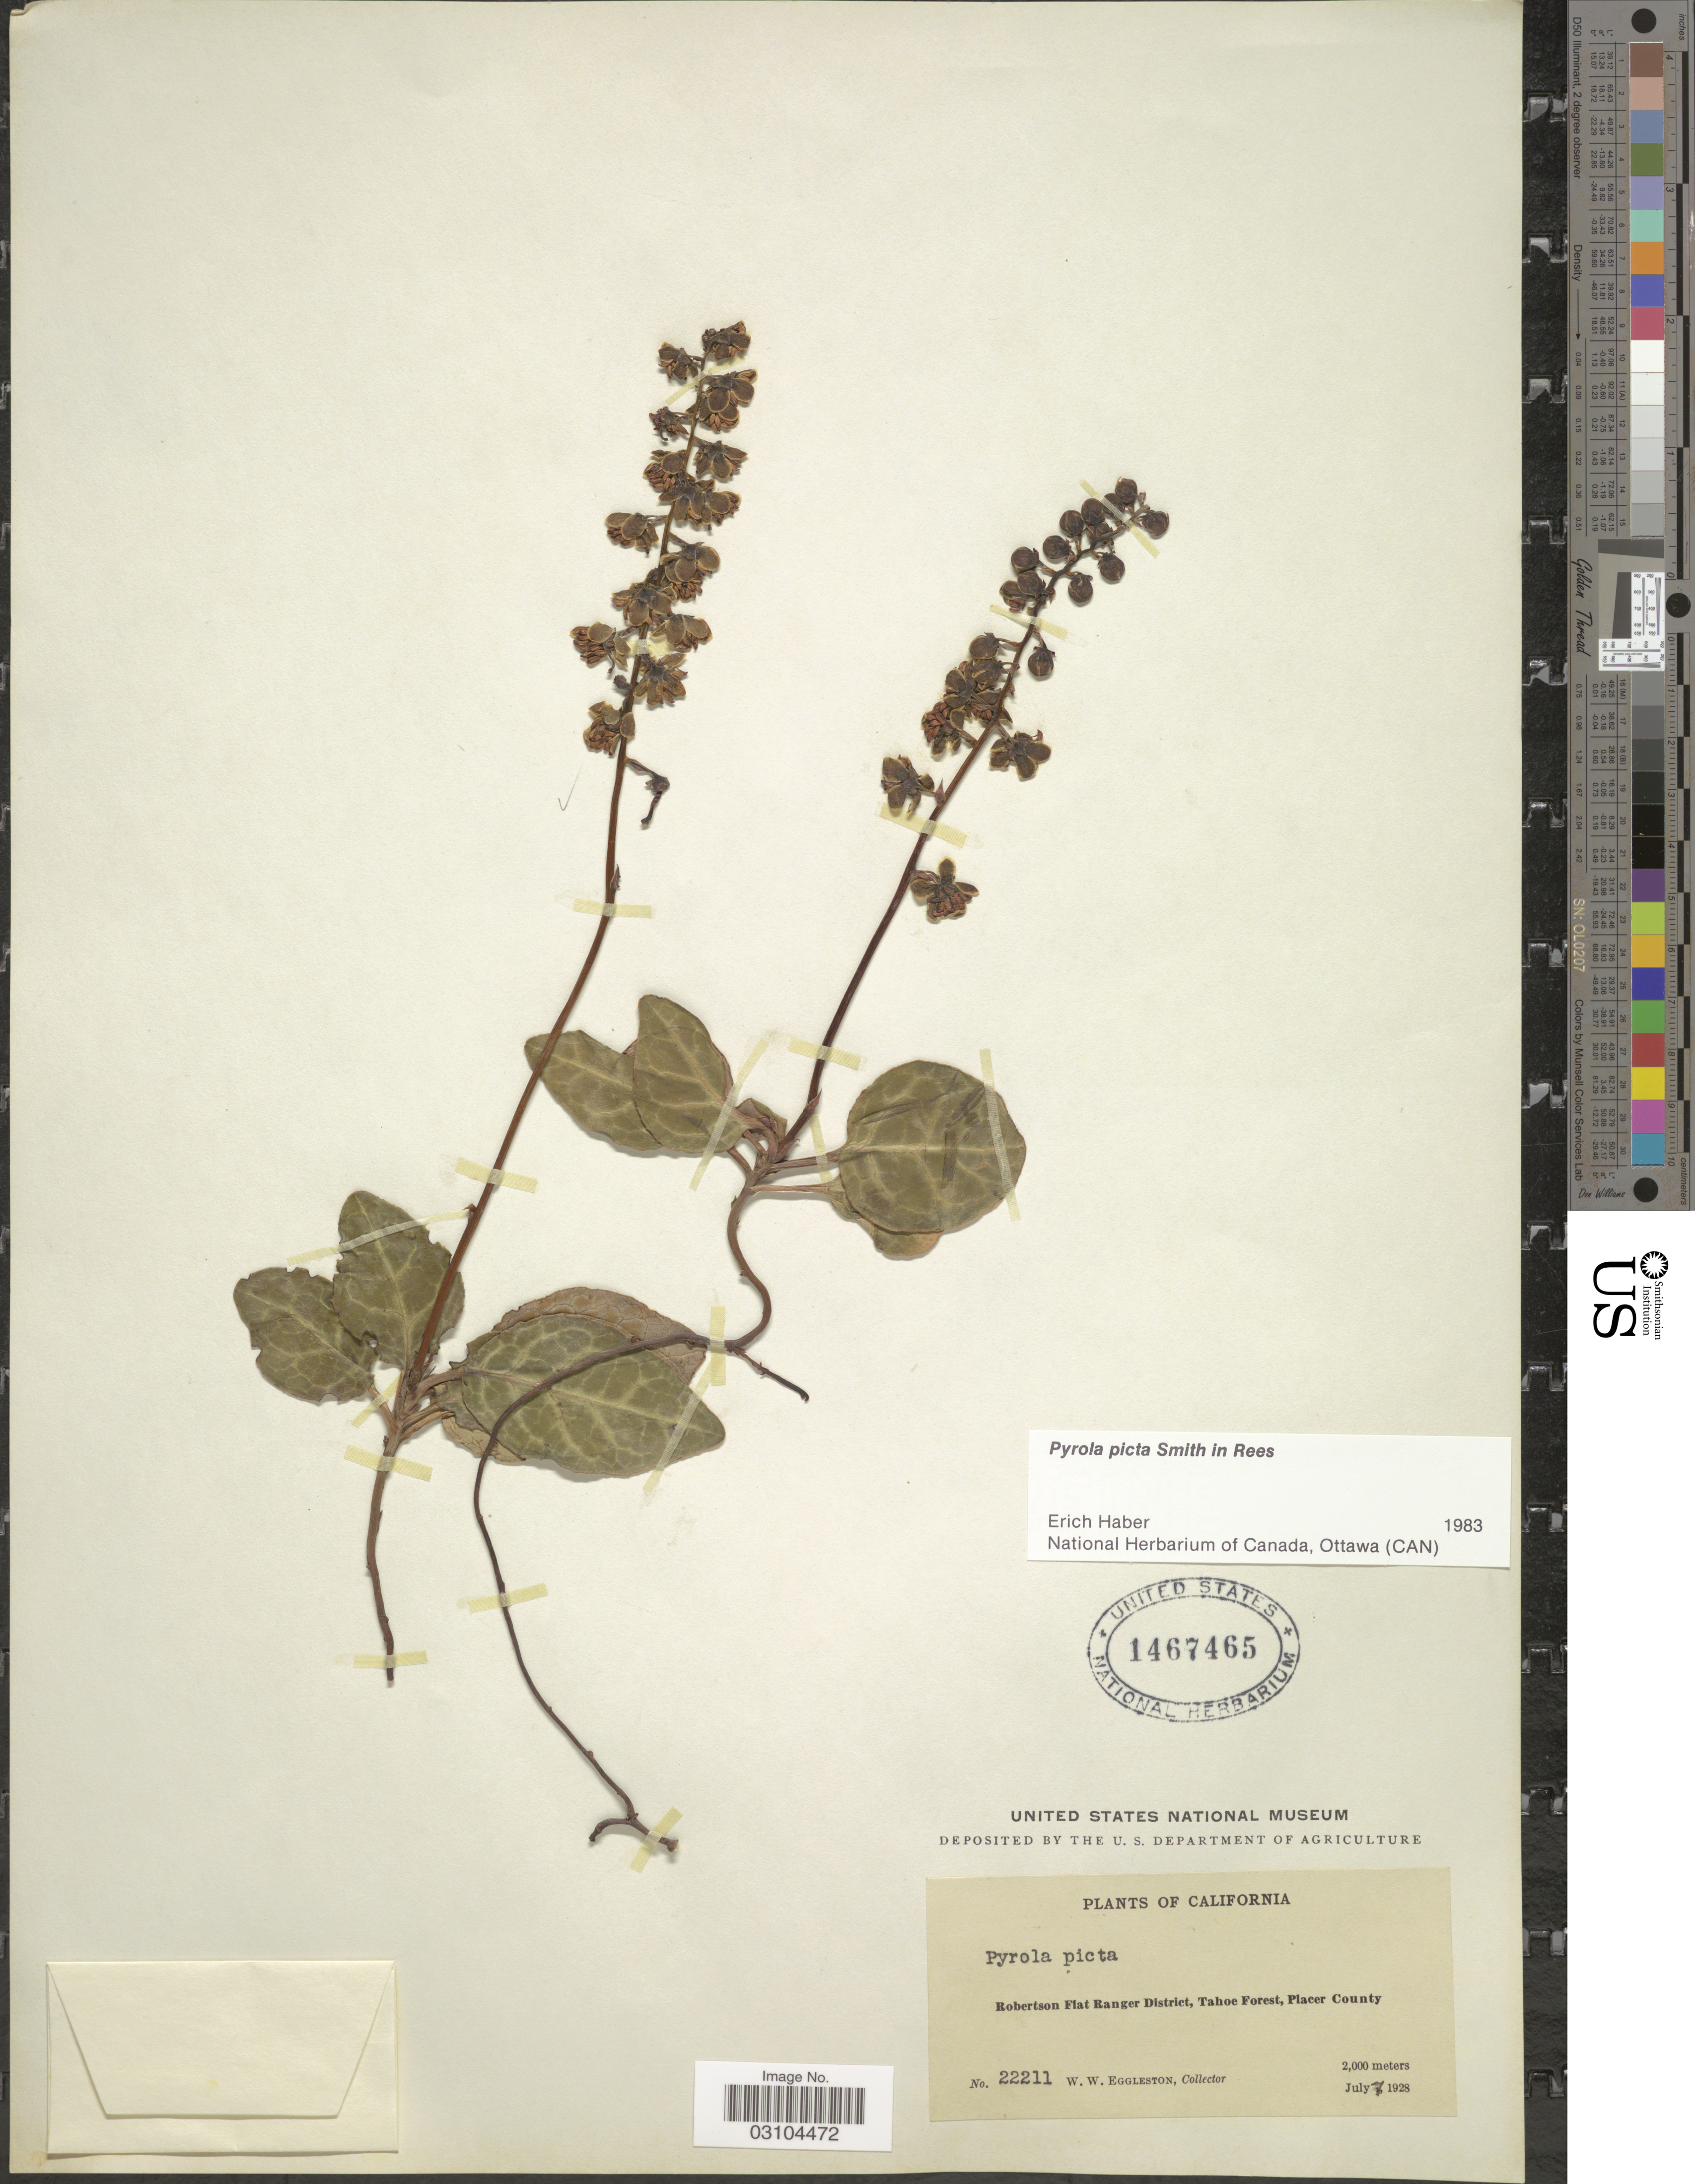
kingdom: Plantae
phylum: Tracheophyta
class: Magnoliopsida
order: Ericales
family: Ericaceae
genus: Pyrola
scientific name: Pyrola picta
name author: Sm. in Rees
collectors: W. W. Eggleston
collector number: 22211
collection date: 1928-07-07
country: United States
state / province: California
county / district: Placer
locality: Robertson Flat Ranger District, Tahoe Forest, Placer County.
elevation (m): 2000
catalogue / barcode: US 1467465